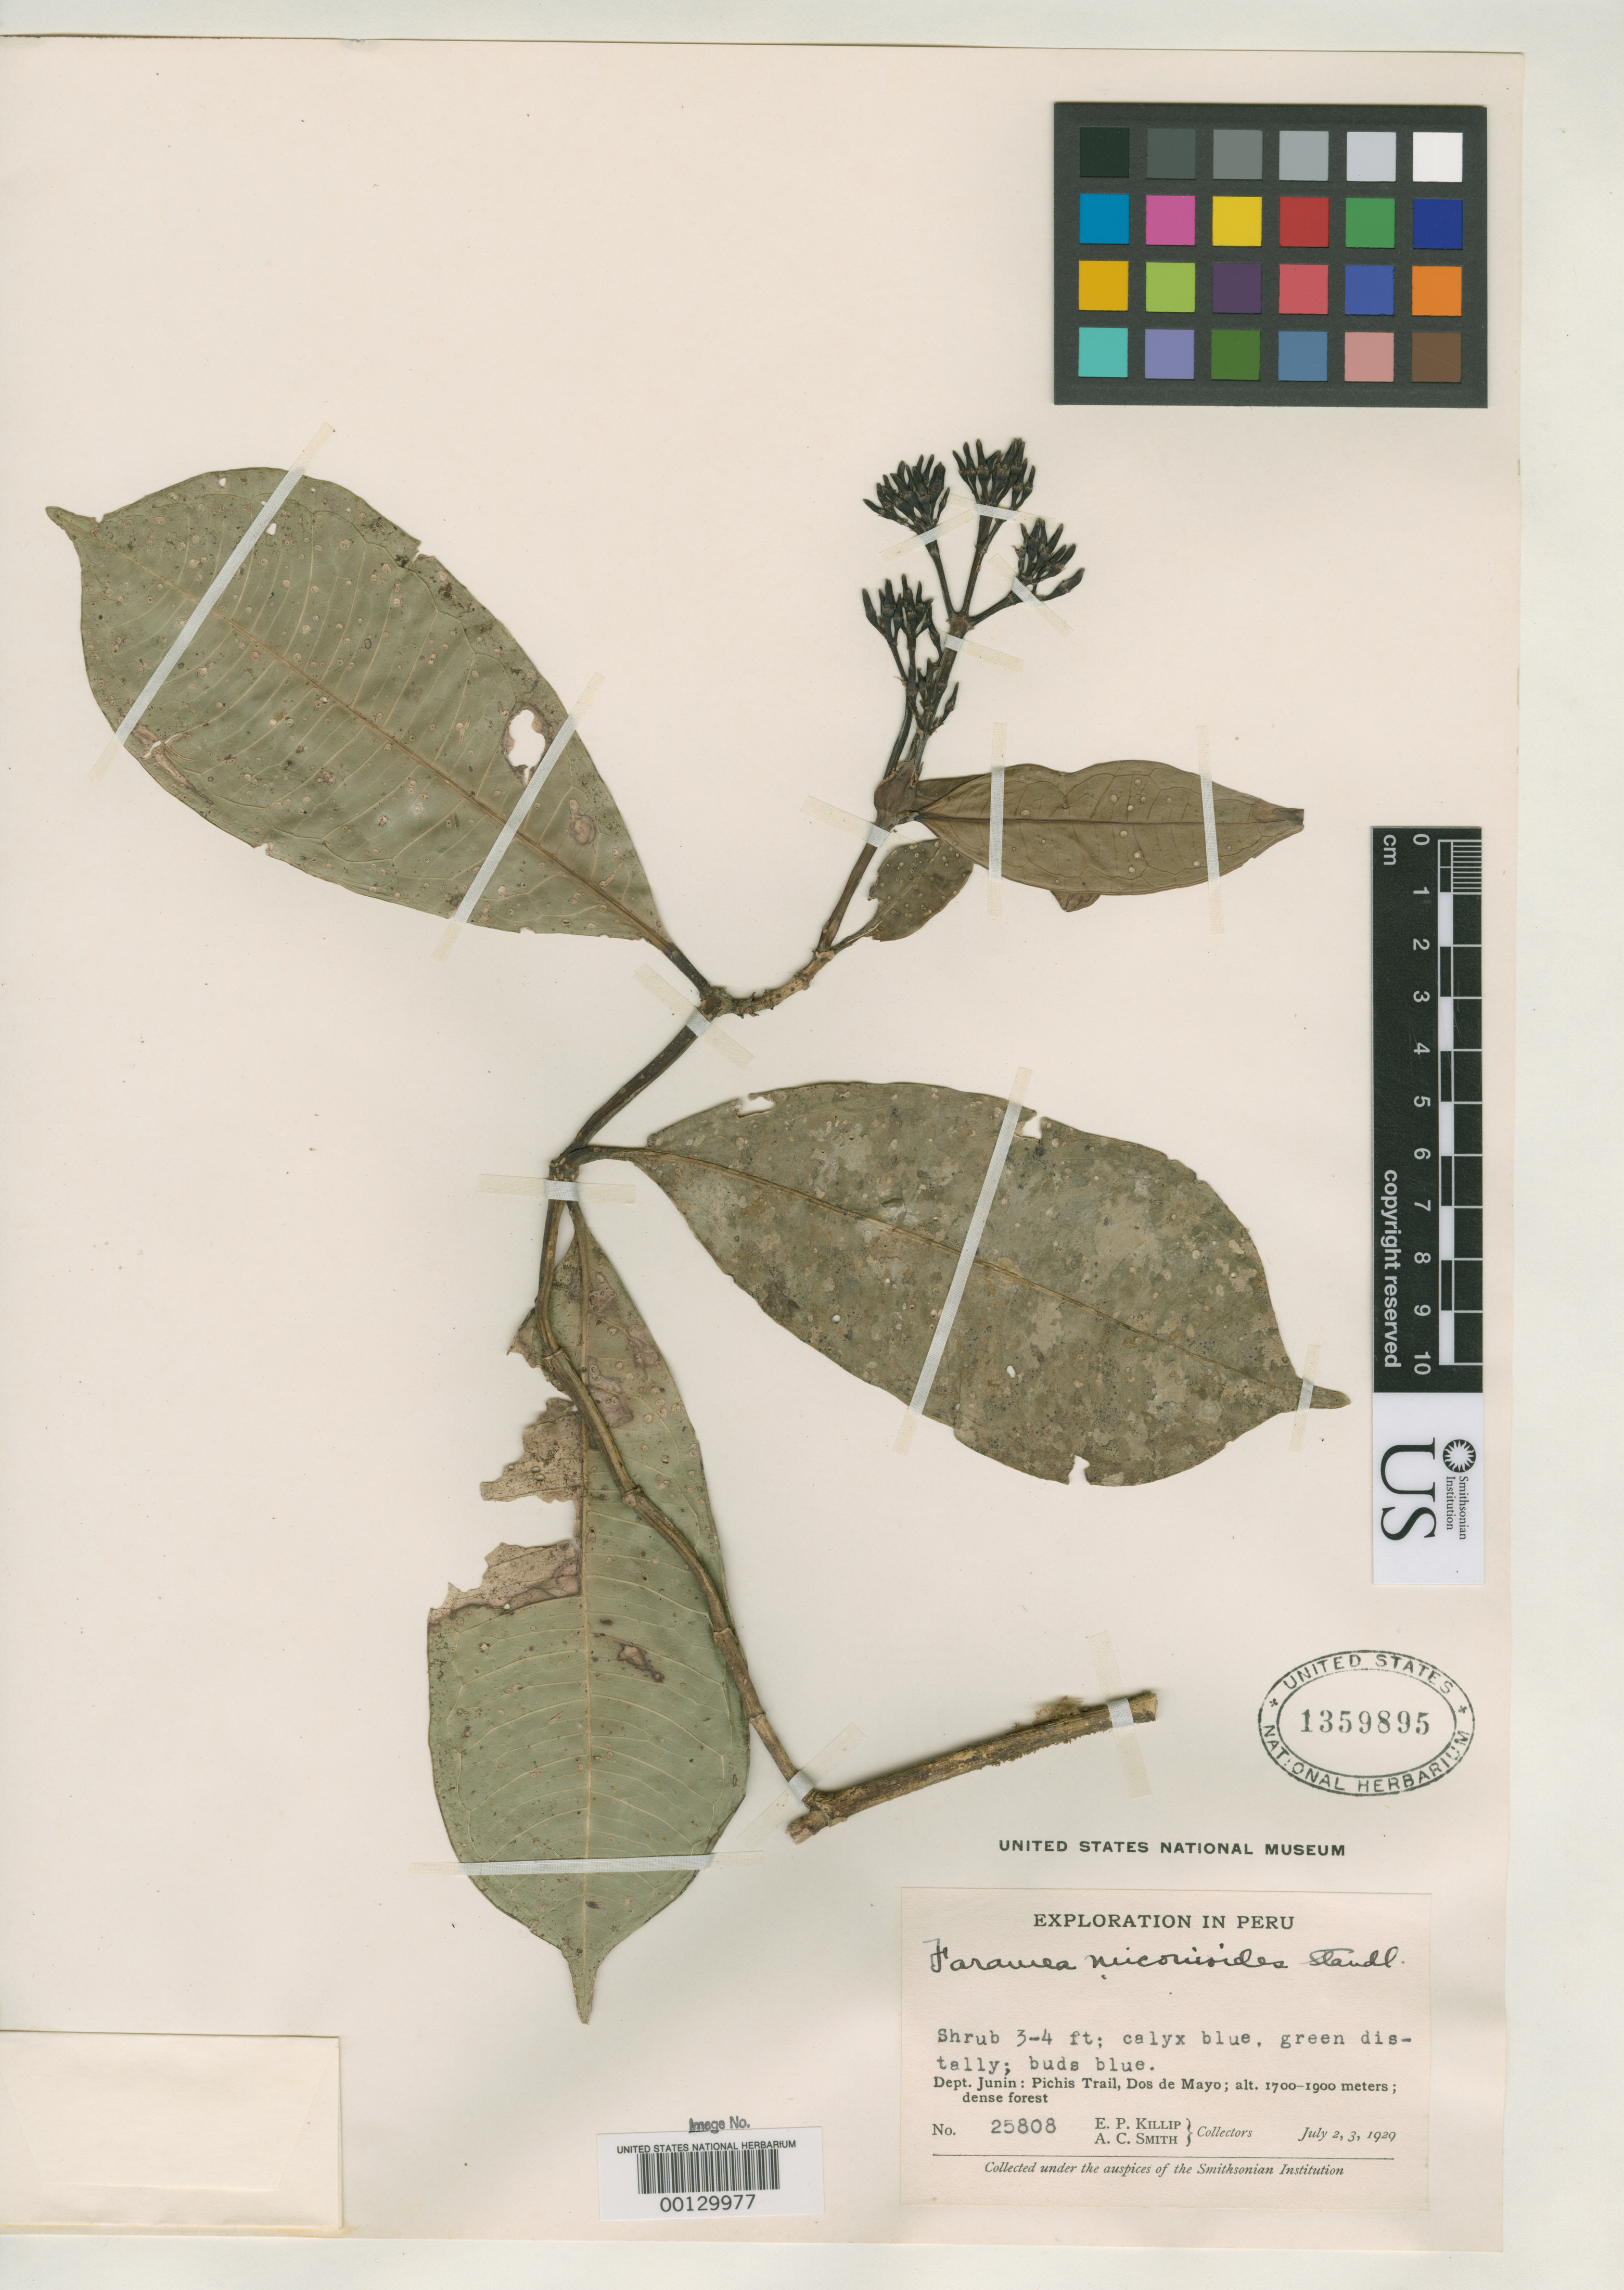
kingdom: Plantae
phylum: Tracheophyta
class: Magnoliopsida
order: Gentianales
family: Rubiaceae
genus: Faramea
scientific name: Faramea miconioides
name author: Standl.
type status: Isotype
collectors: E. P. Killip & A. C. Smith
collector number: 25808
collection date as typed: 02 Jul 1929 to 03 Jul 1929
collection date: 1929-07-02/1929-07-03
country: Peru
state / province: Junín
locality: Pichis Trail, Dos de Mayo.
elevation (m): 1700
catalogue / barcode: US 1359895